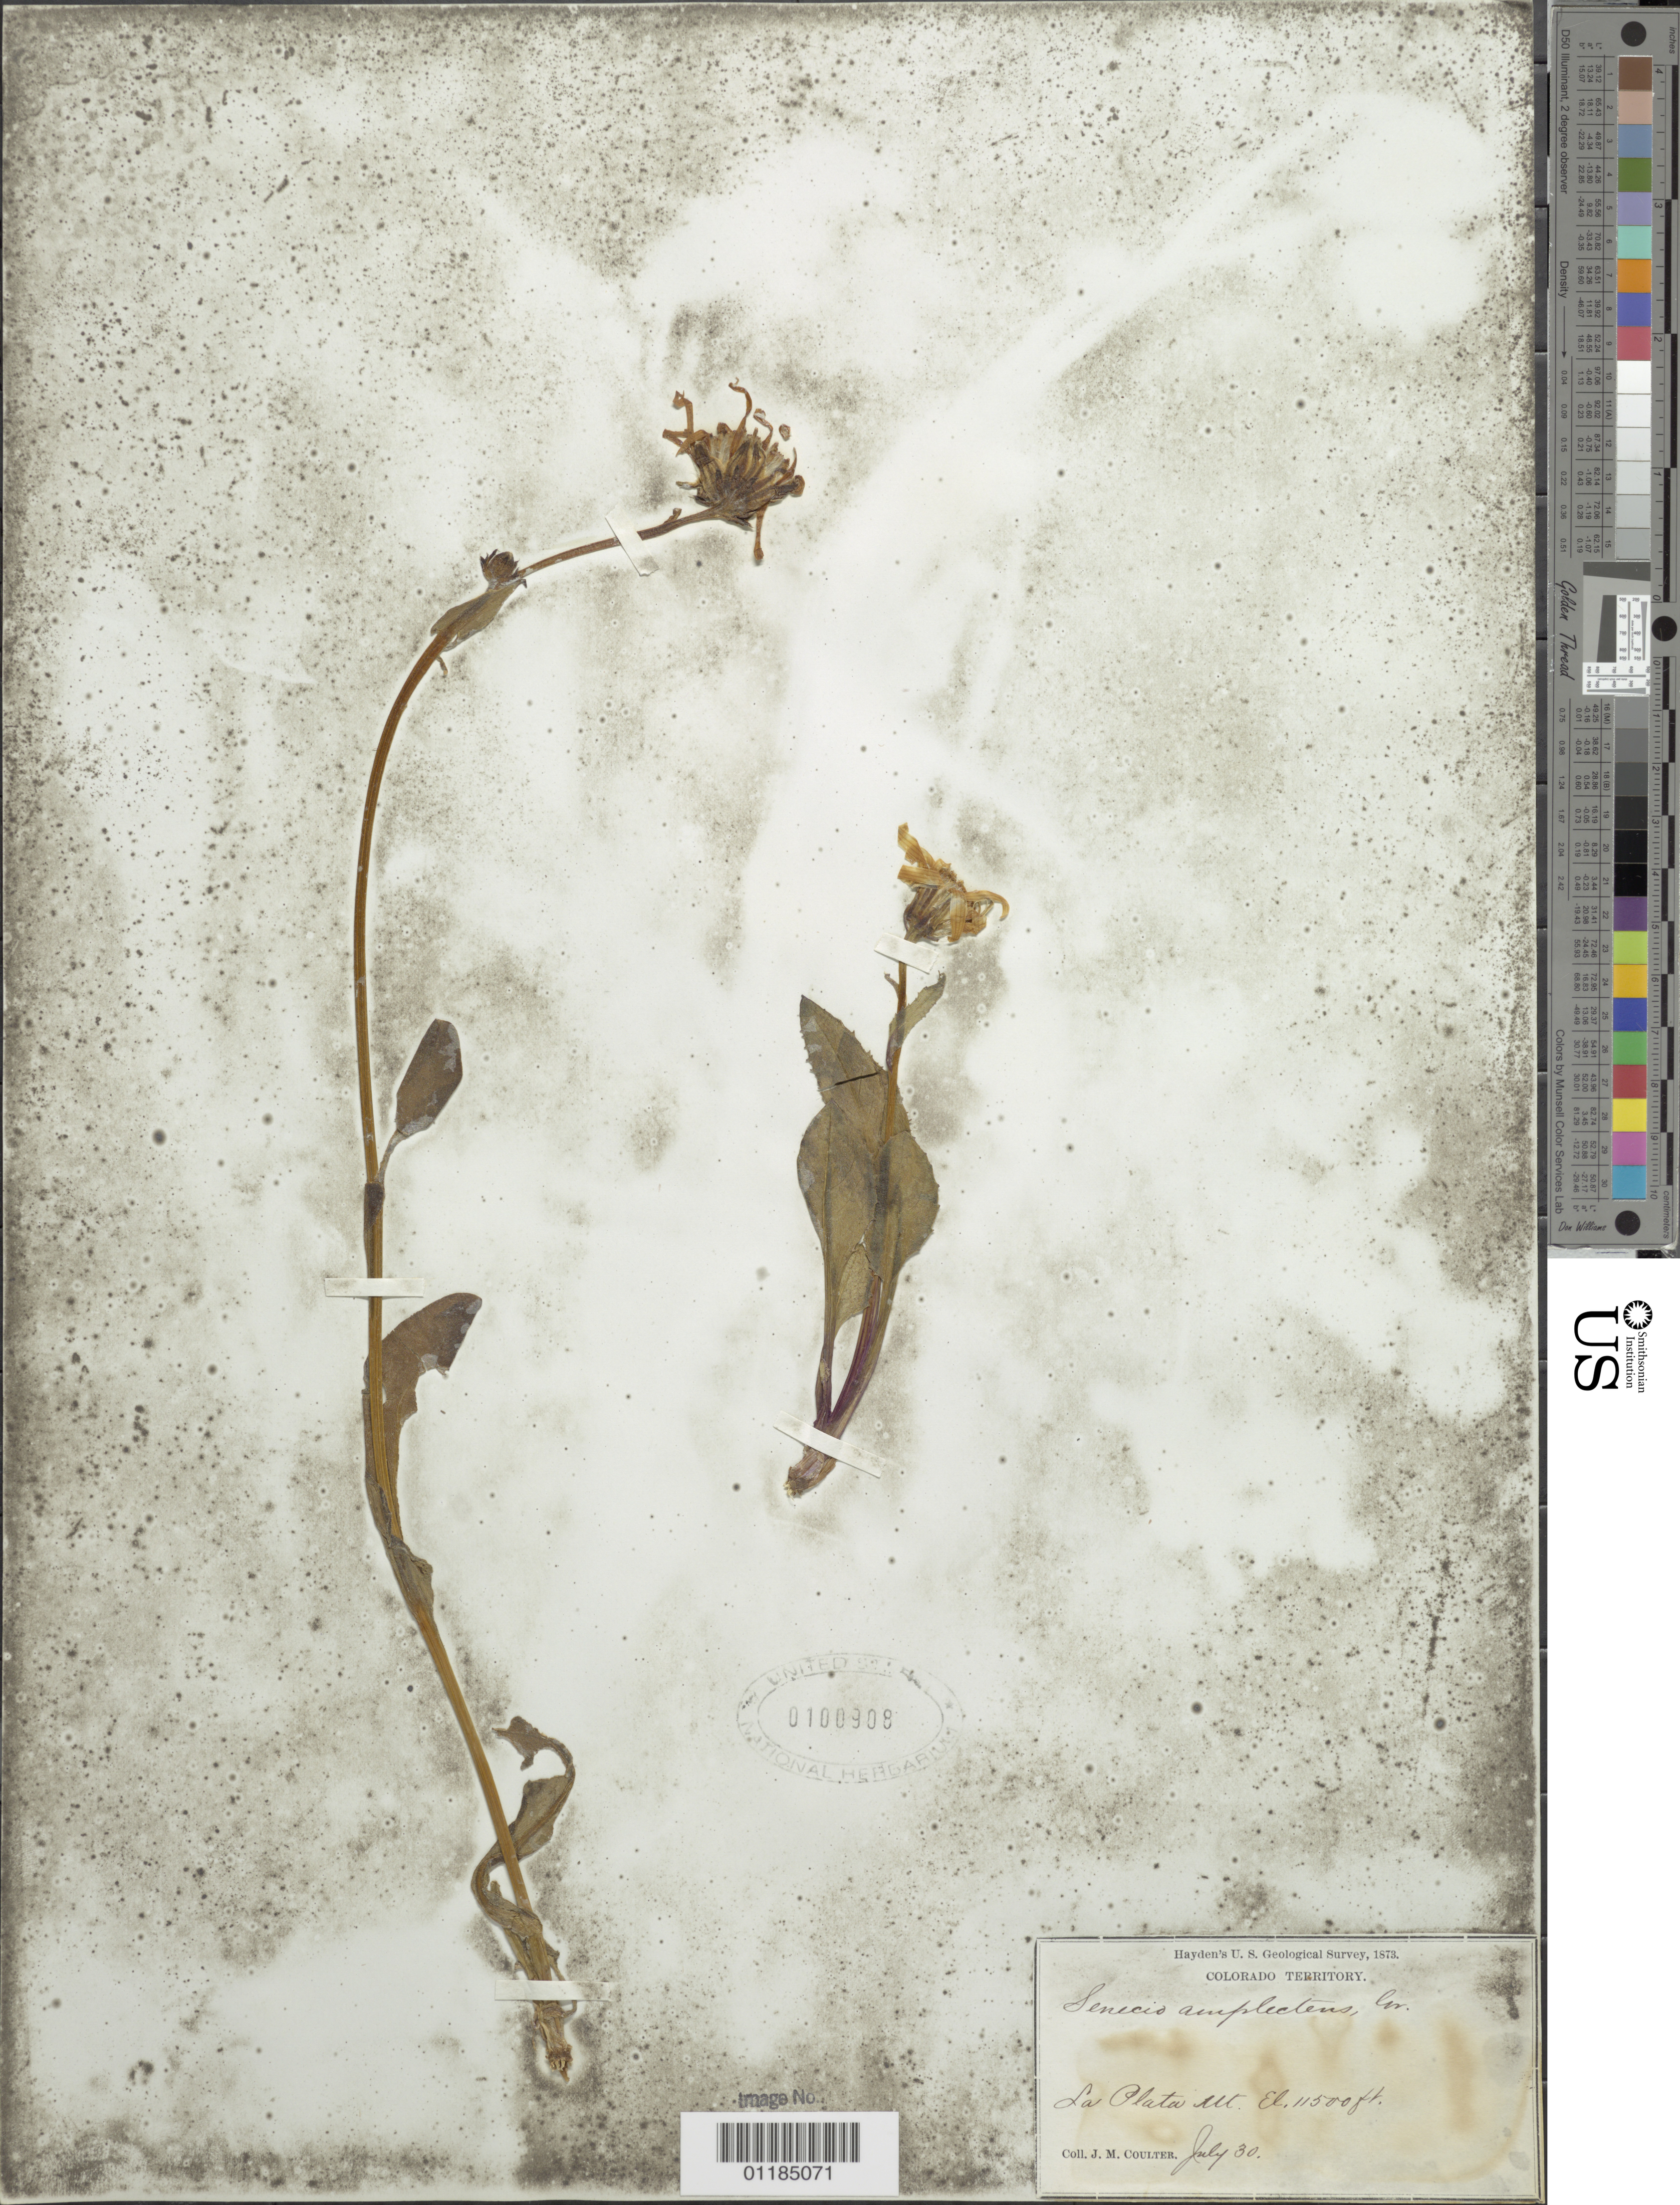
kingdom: Plantae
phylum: Tracheophyta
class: Magnoliopsida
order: Asterales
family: Asteraceae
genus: Senecio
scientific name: Senecio amplectens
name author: A. Gray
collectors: J. M. Coulter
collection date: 1873-07-30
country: United States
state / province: Colorado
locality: La Plata Mt.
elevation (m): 3505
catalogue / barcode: US 100908